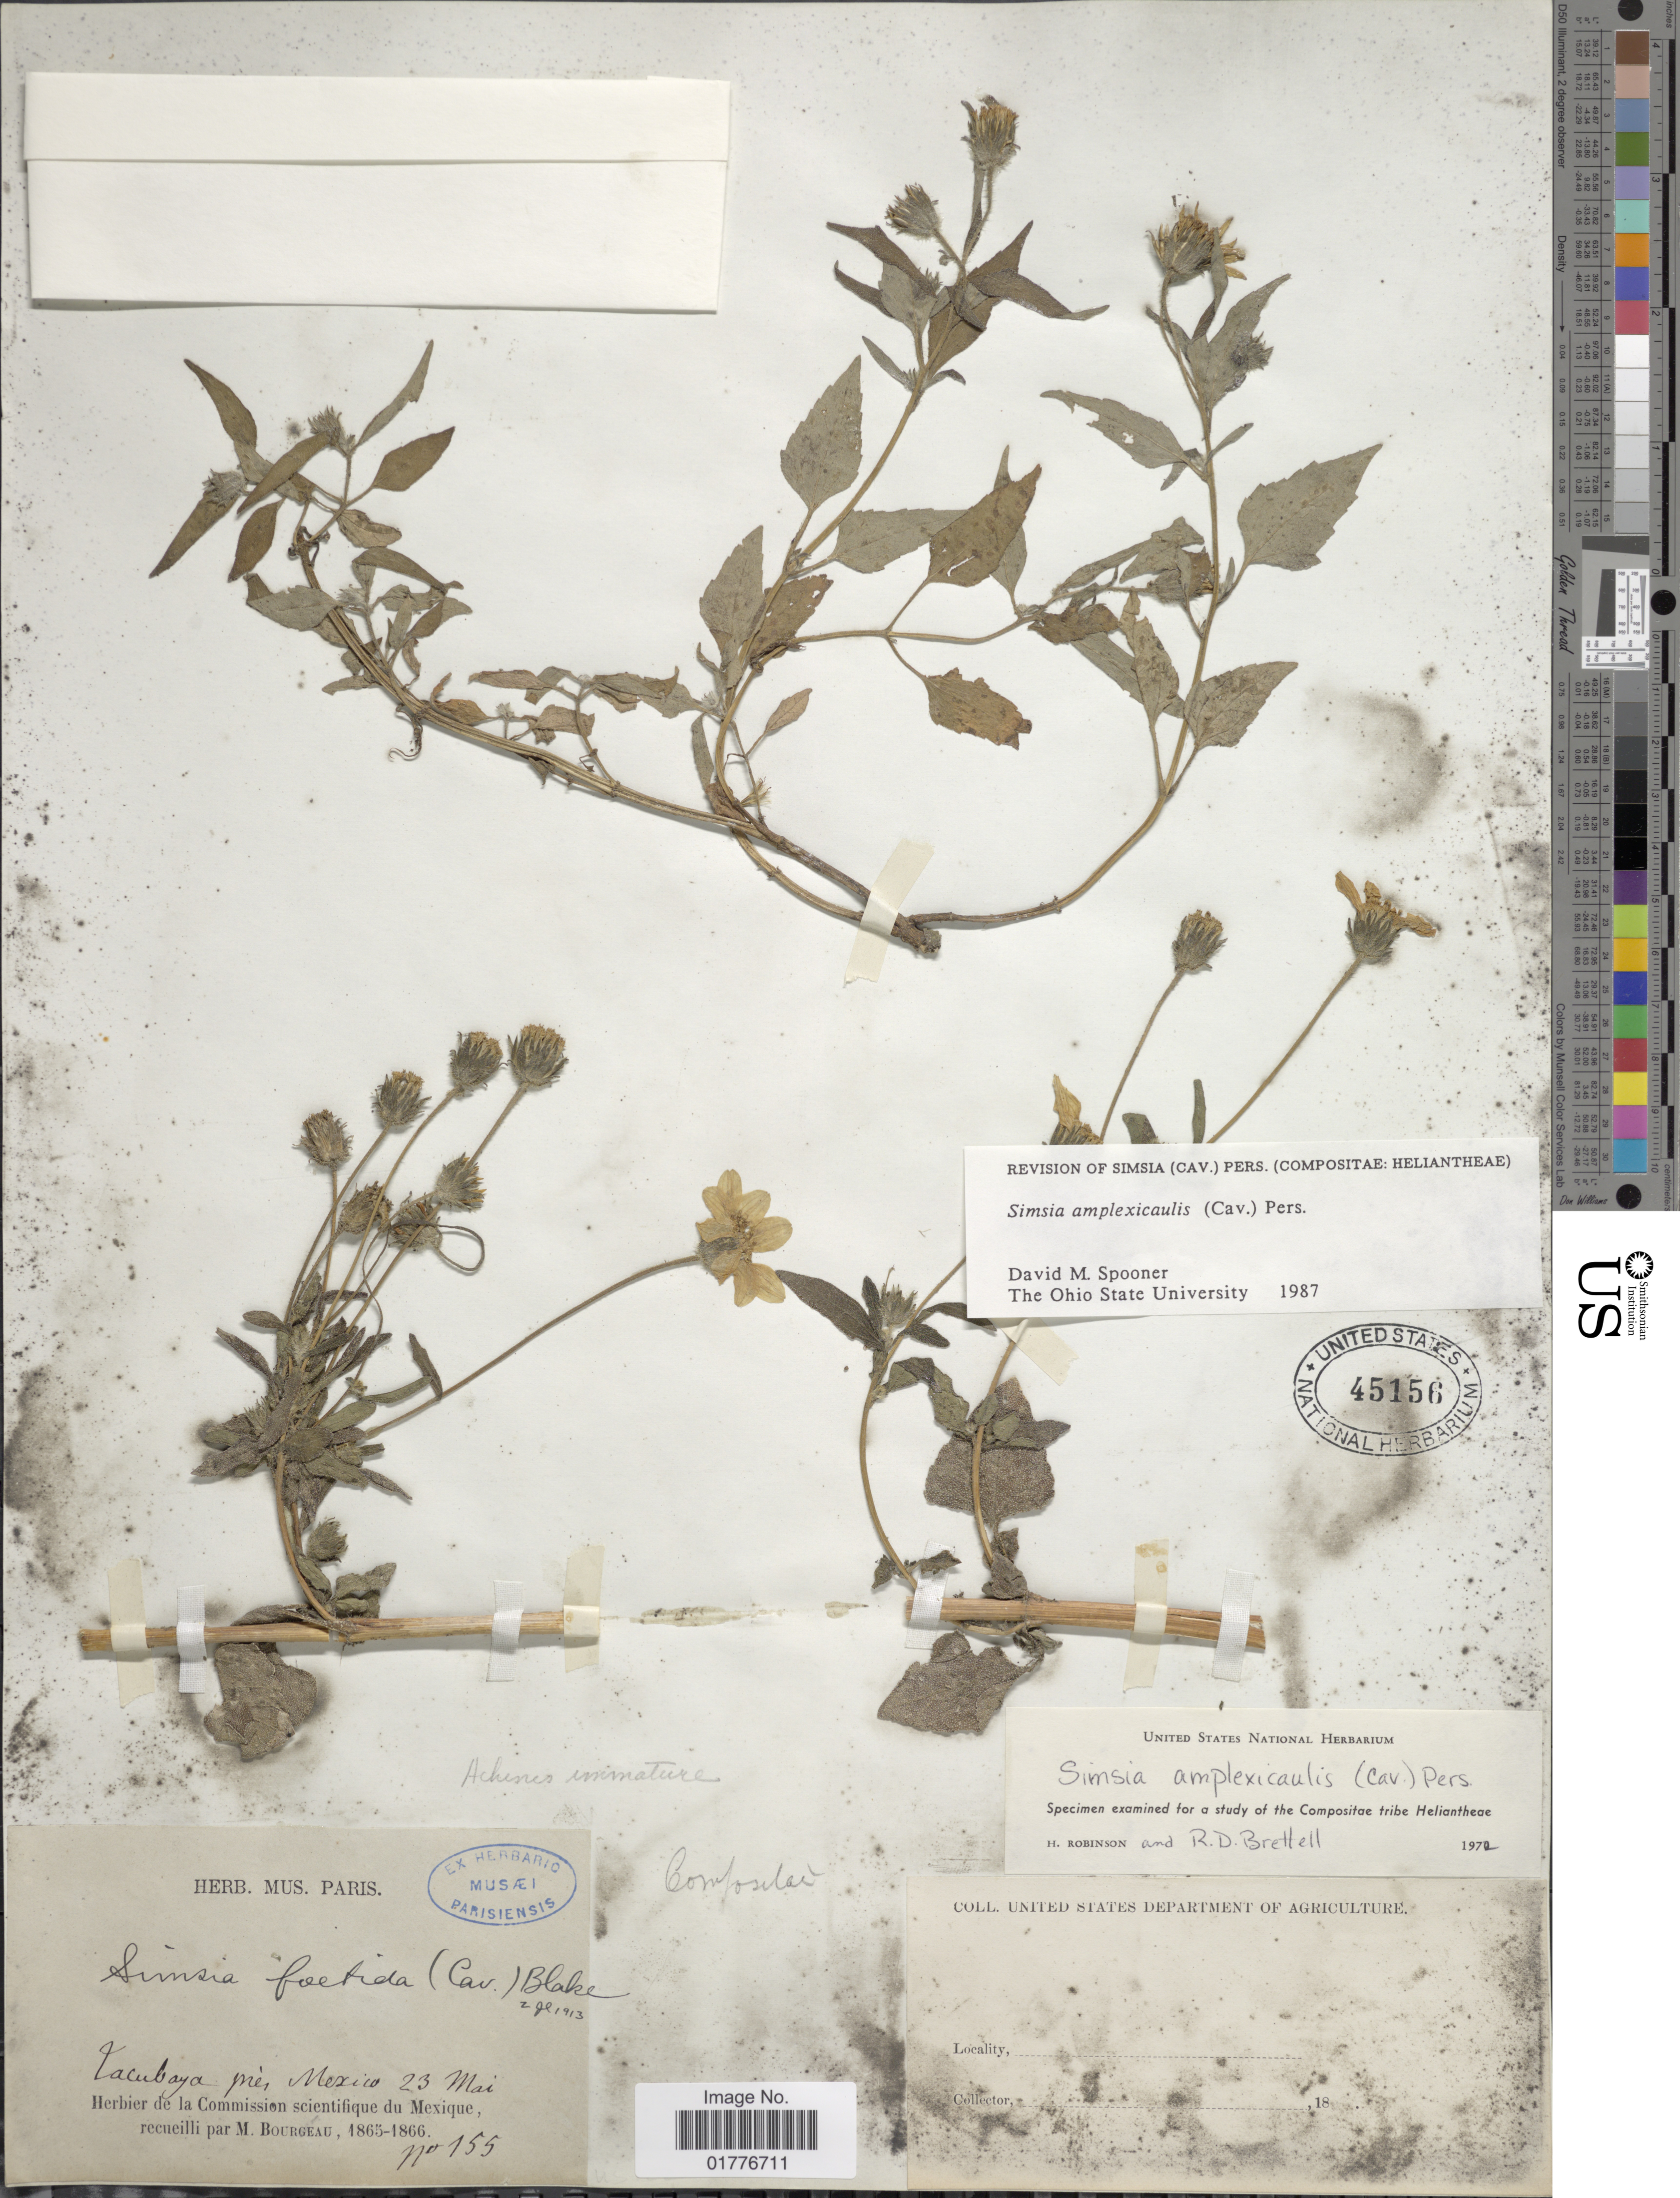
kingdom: Plantae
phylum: Tracheophyta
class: Magnoliopsida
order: Asterales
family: Asteraceae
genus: Simsia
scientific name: Simsia amplexicaulis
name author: (Cav.) Pers.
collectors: M. Bourgeau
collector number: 155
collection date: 1865-05-23/1866-05-23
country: Mexico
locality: Tacubaya pres Mexico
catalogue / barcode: US 45156